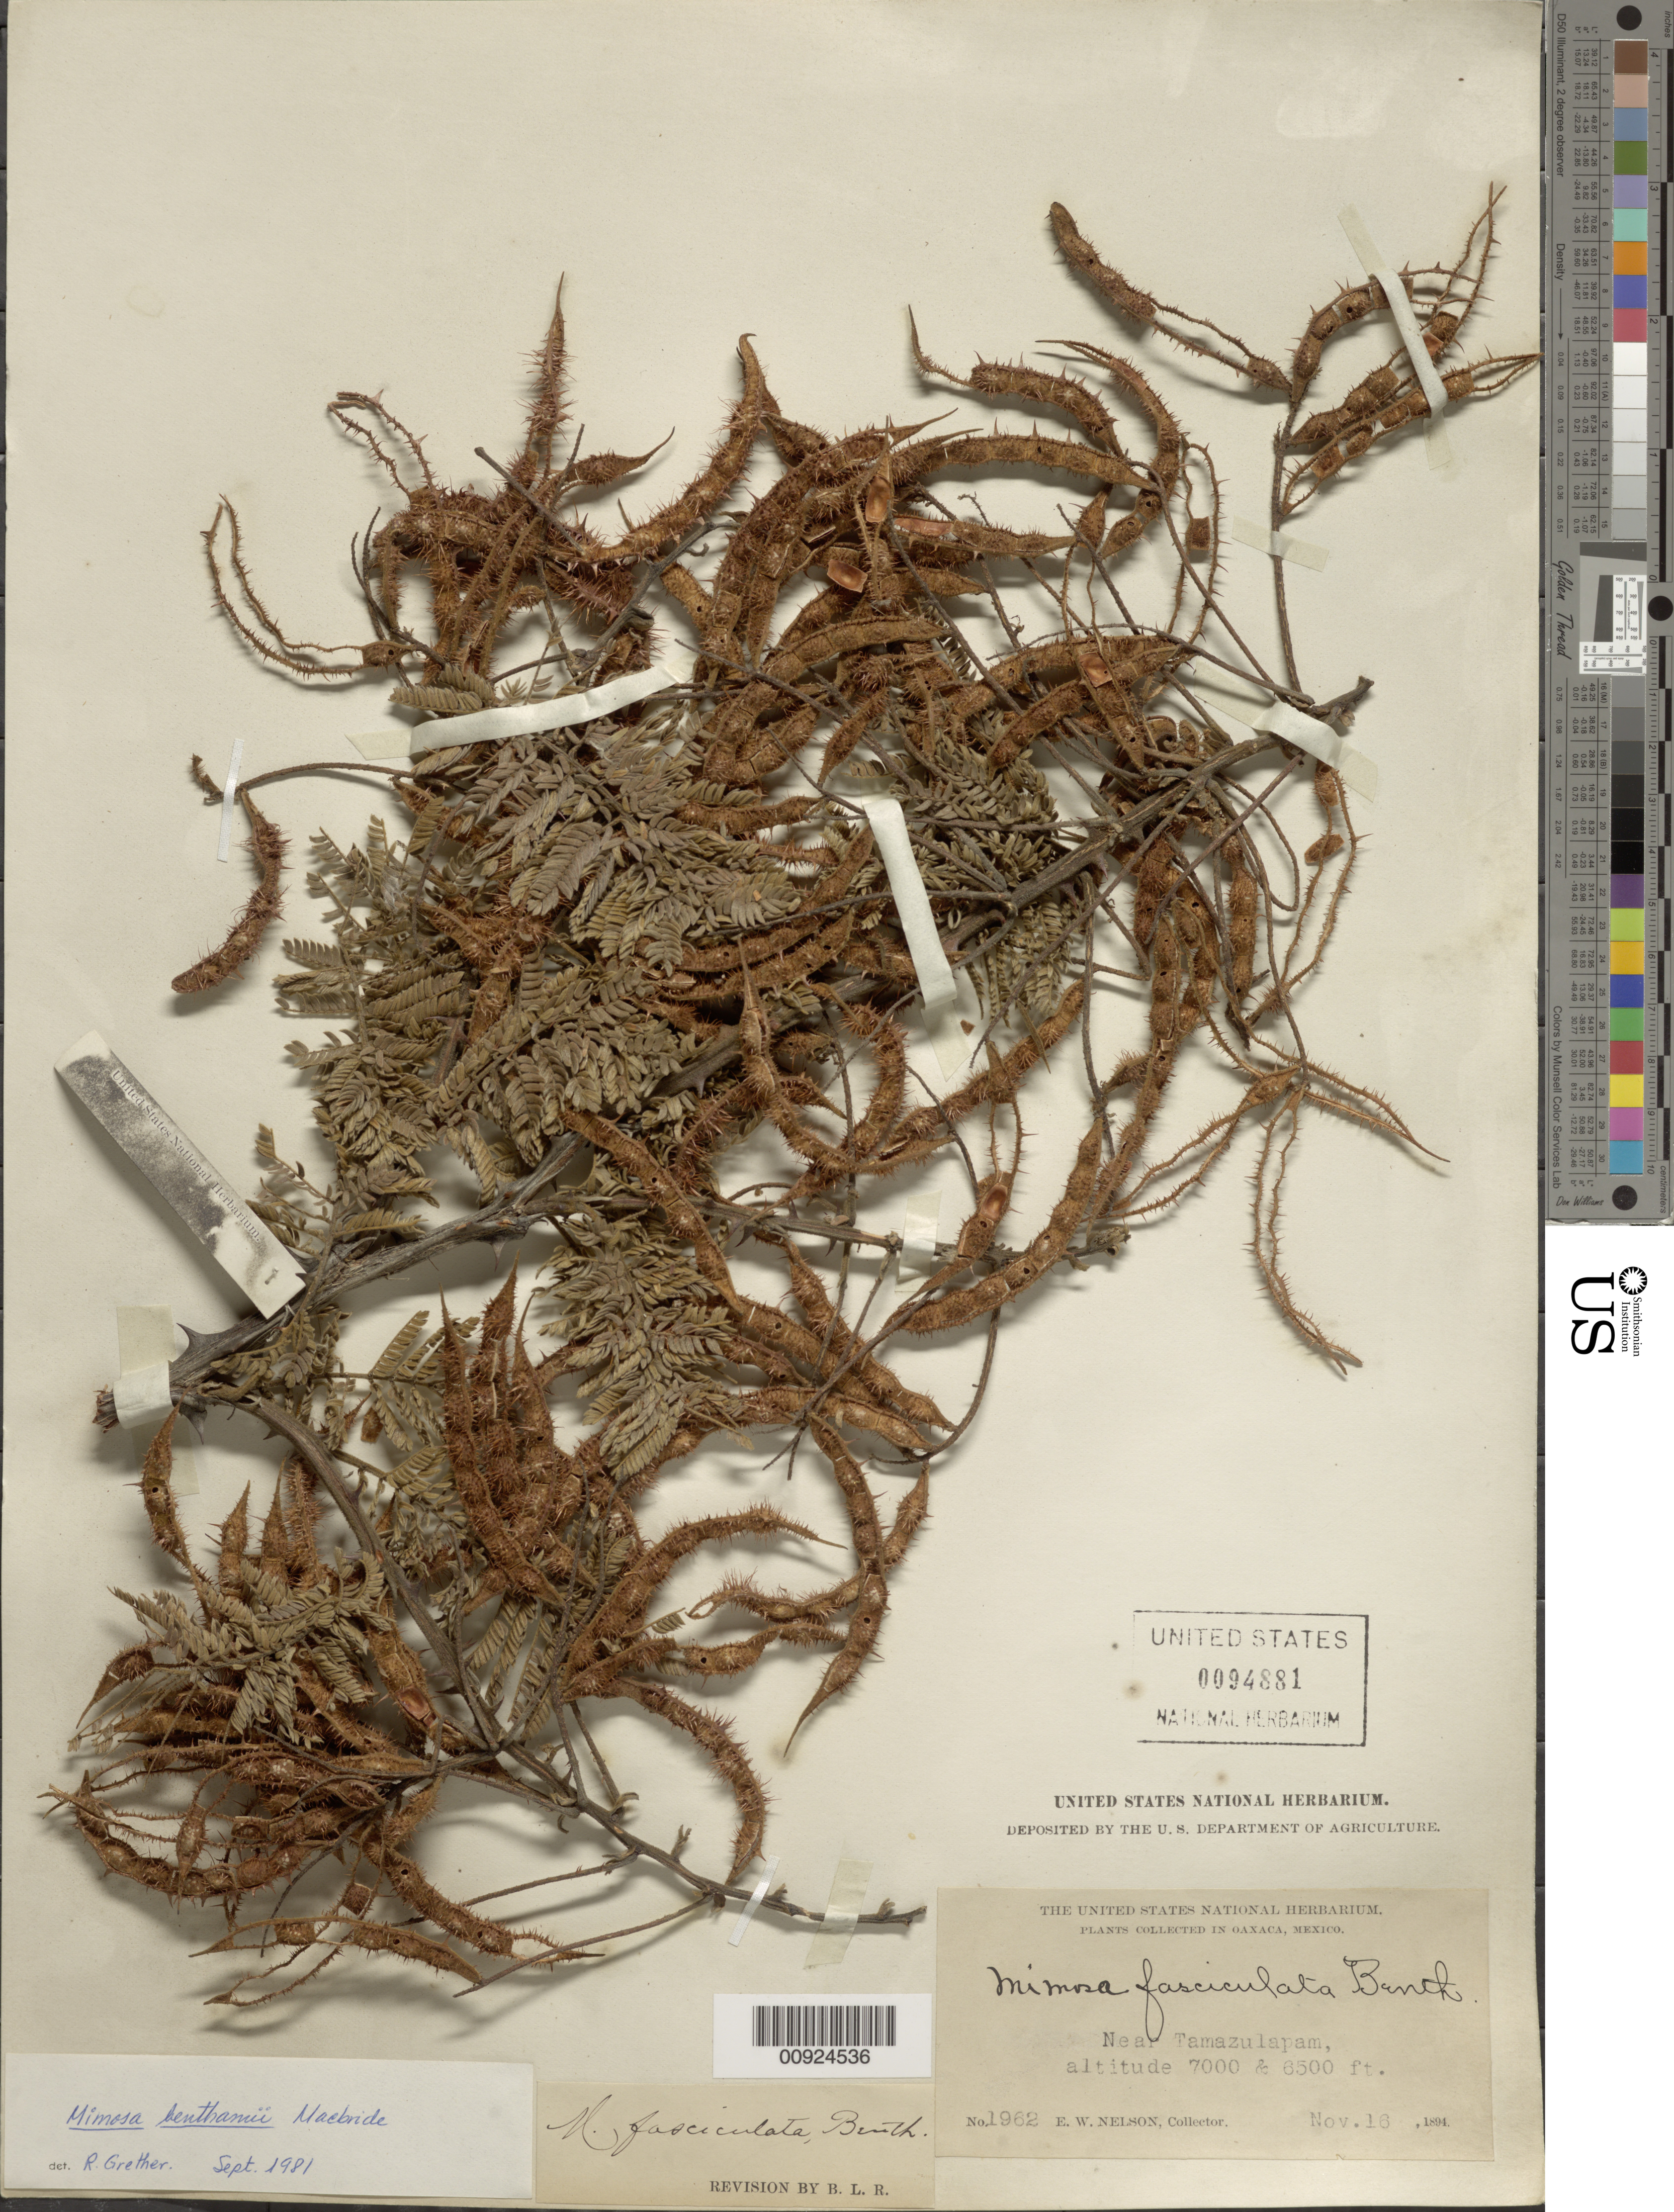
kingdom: Plantae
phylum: Tracheophyta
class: Magnoliopsida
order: Fabales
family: Fabaceae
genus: Mimosa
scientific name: Mimosa benthamii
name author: J.F. Macbr.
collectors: E. W. Nelson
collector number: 1962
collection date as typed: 18 Nov 1894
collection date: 1894-11-18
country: Mexico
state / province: Oaxaca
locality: Near Tamazulapam, Oaxaca.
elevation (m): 1981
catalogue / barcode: US 94881